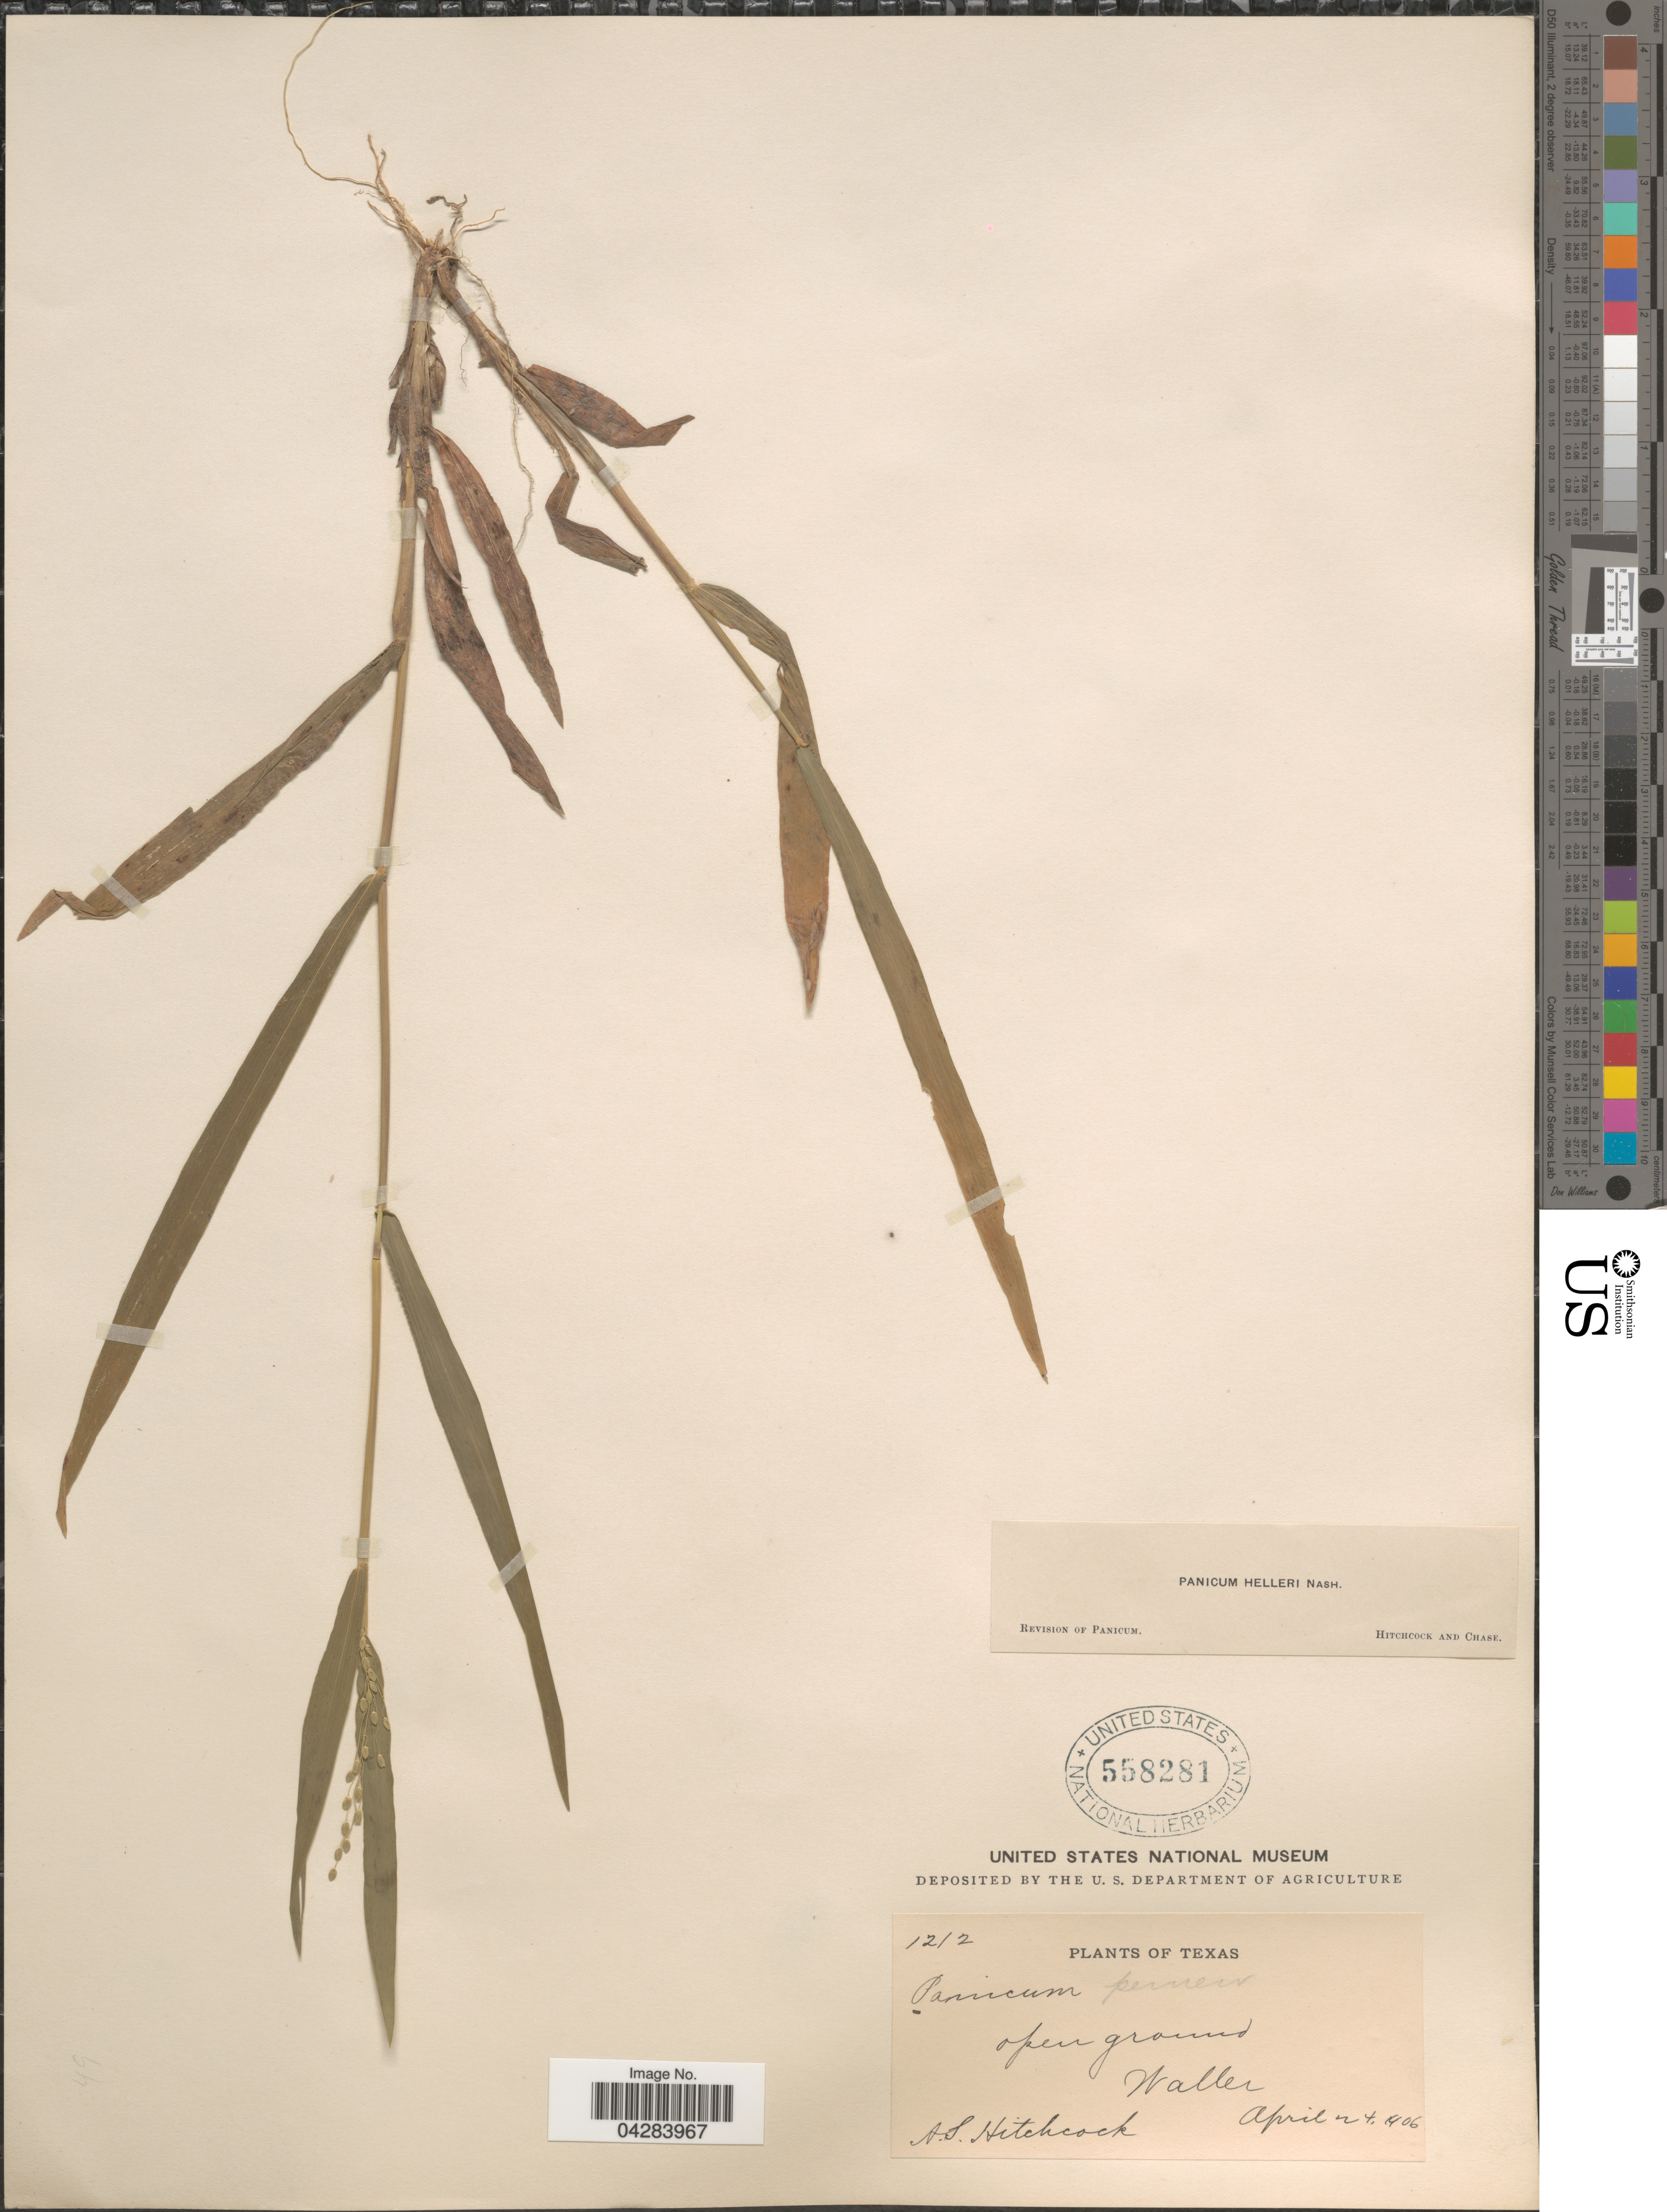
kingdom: Plantae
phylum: Tracheophyta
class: Liliopsida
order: Poales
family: Poaceae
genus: Dichanthelium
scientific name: Dichanthelium oligosanthes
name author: (Schult.) Gould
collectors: A. S. Hitchcock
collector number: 1212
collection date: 1906-04-24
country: United States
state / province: Texas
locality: Open ground Waller.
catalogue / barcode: US 558281